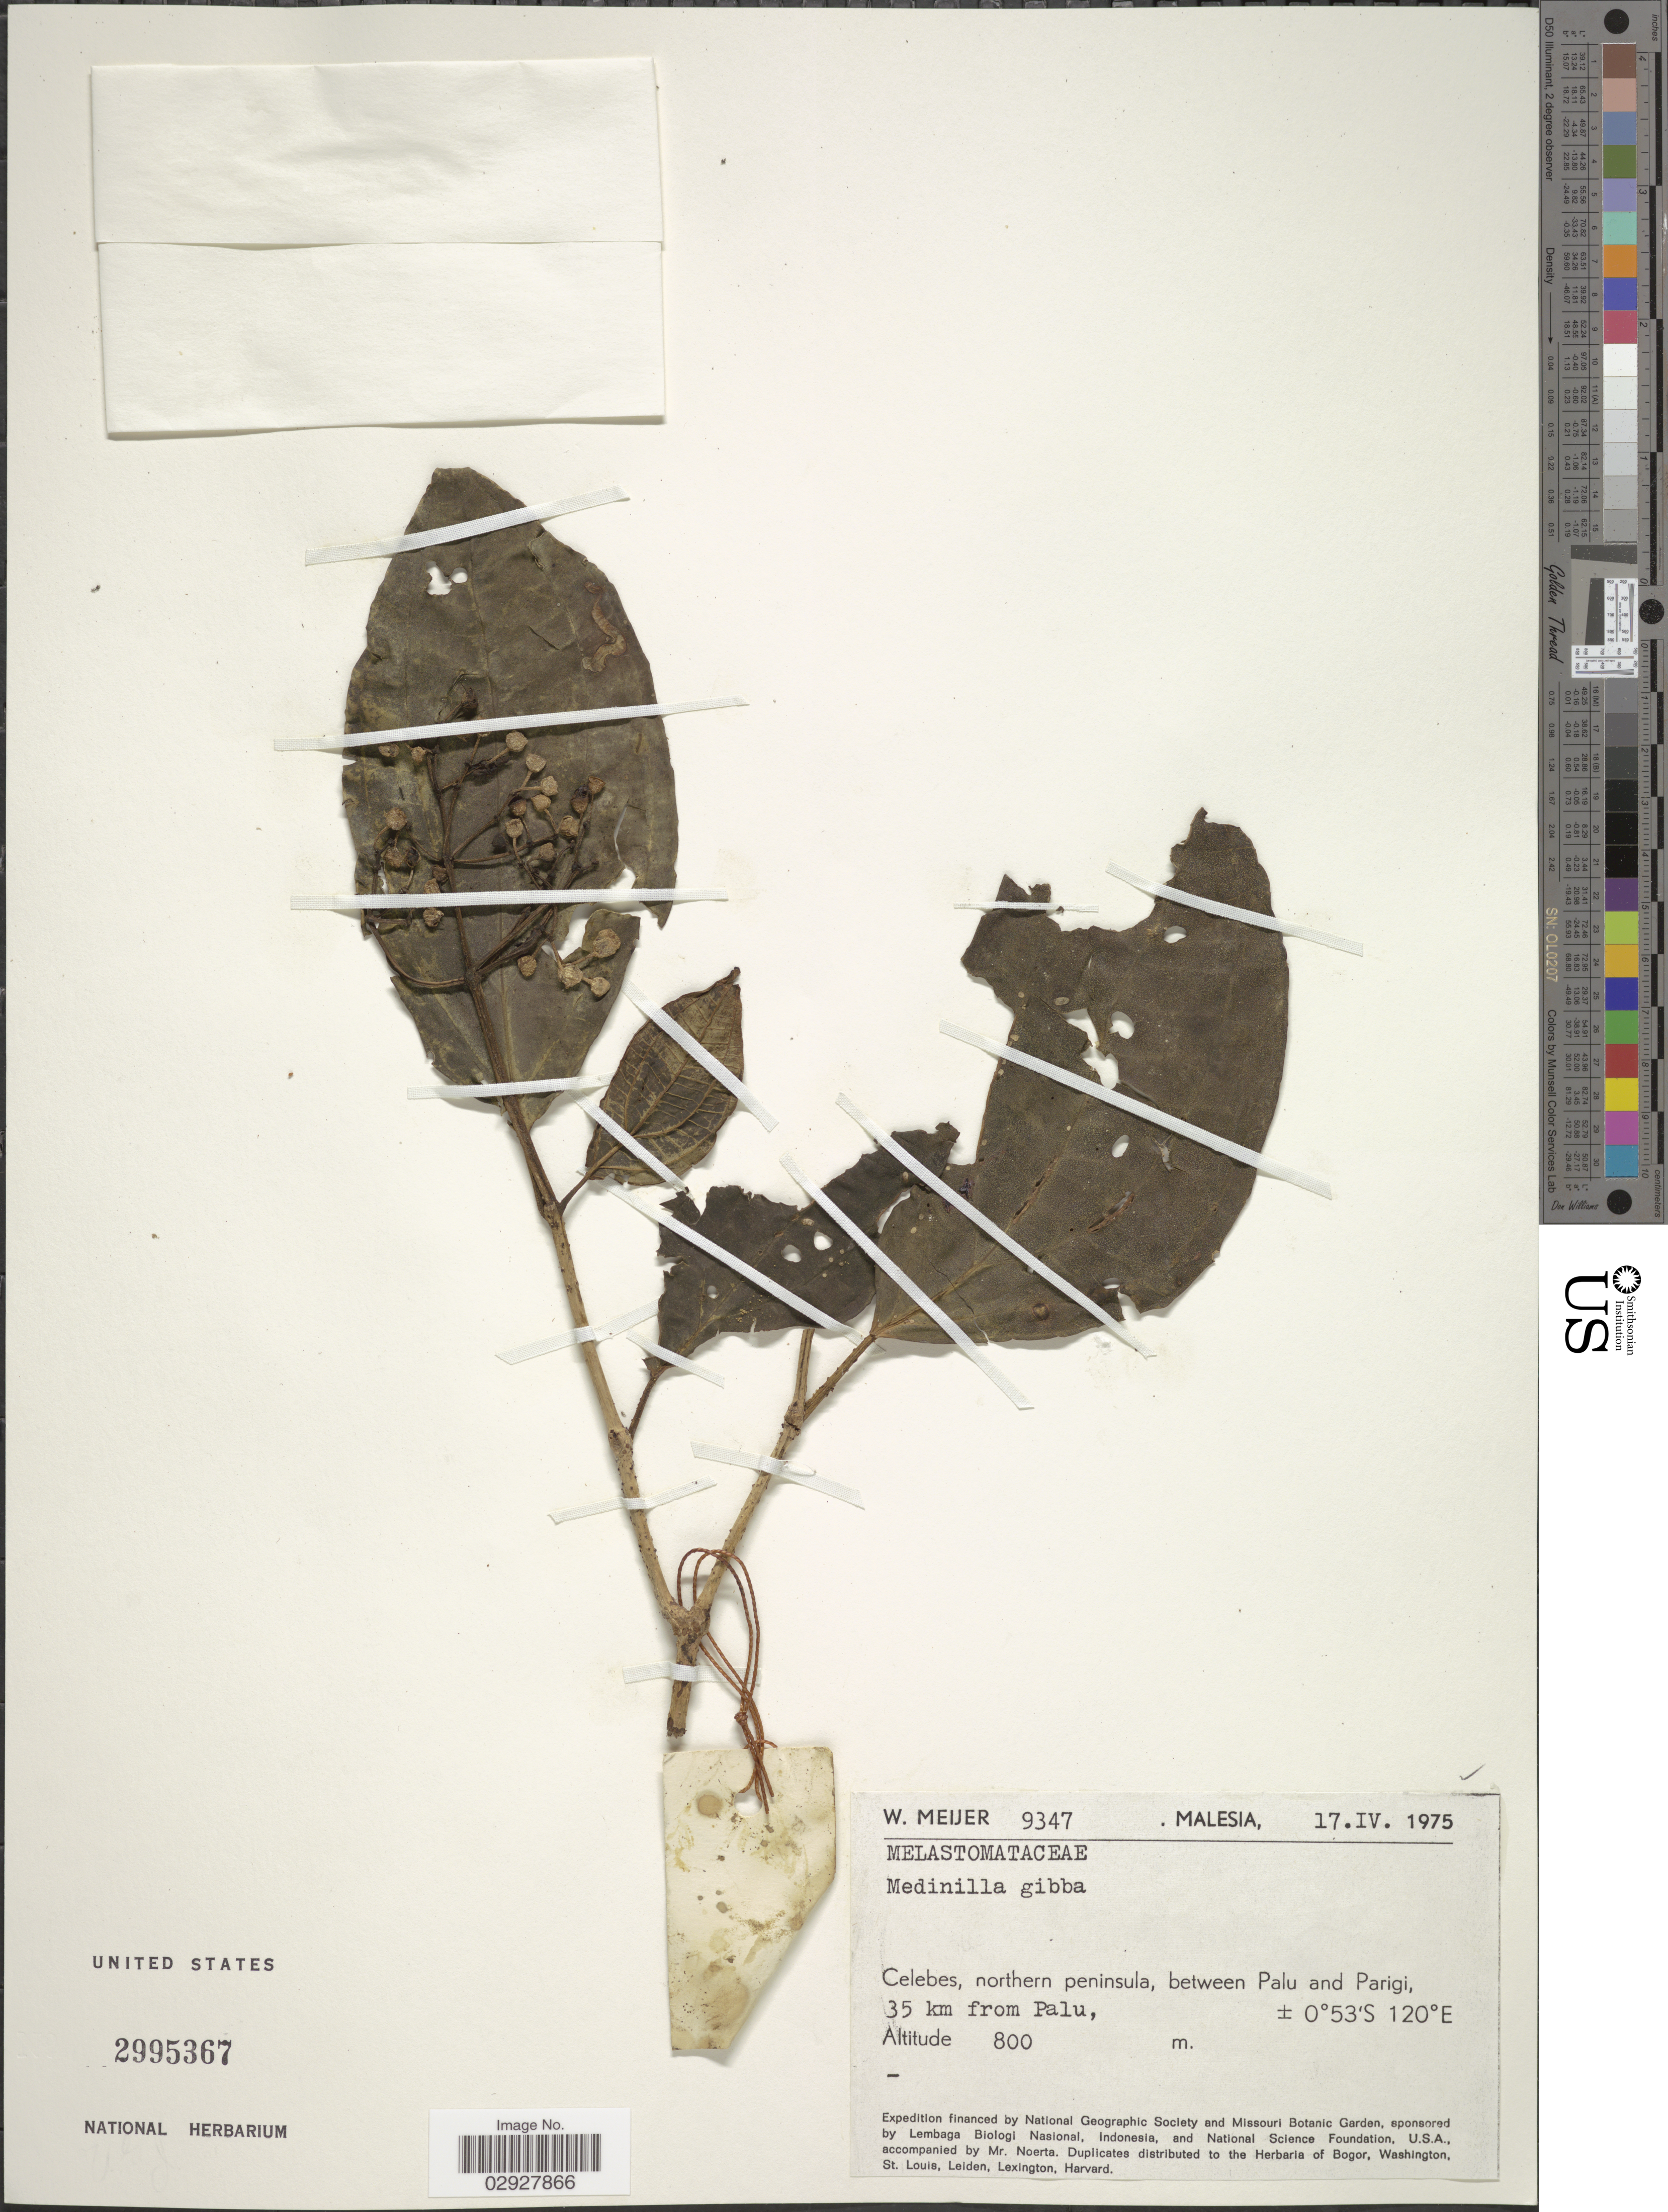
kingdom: Plantae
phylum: Tracheophyta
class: Magnoliopsida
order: Myrtales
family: Melastomataceae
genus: Medinilla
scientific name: Medinilla sp.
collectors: W. Meijer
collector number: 9347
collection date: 1975-04-17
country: Malaysia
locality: Celebes, northern peninsula, between Palu and Parigi, 35 km from Palu.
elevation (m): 800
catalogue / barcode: US 2995367